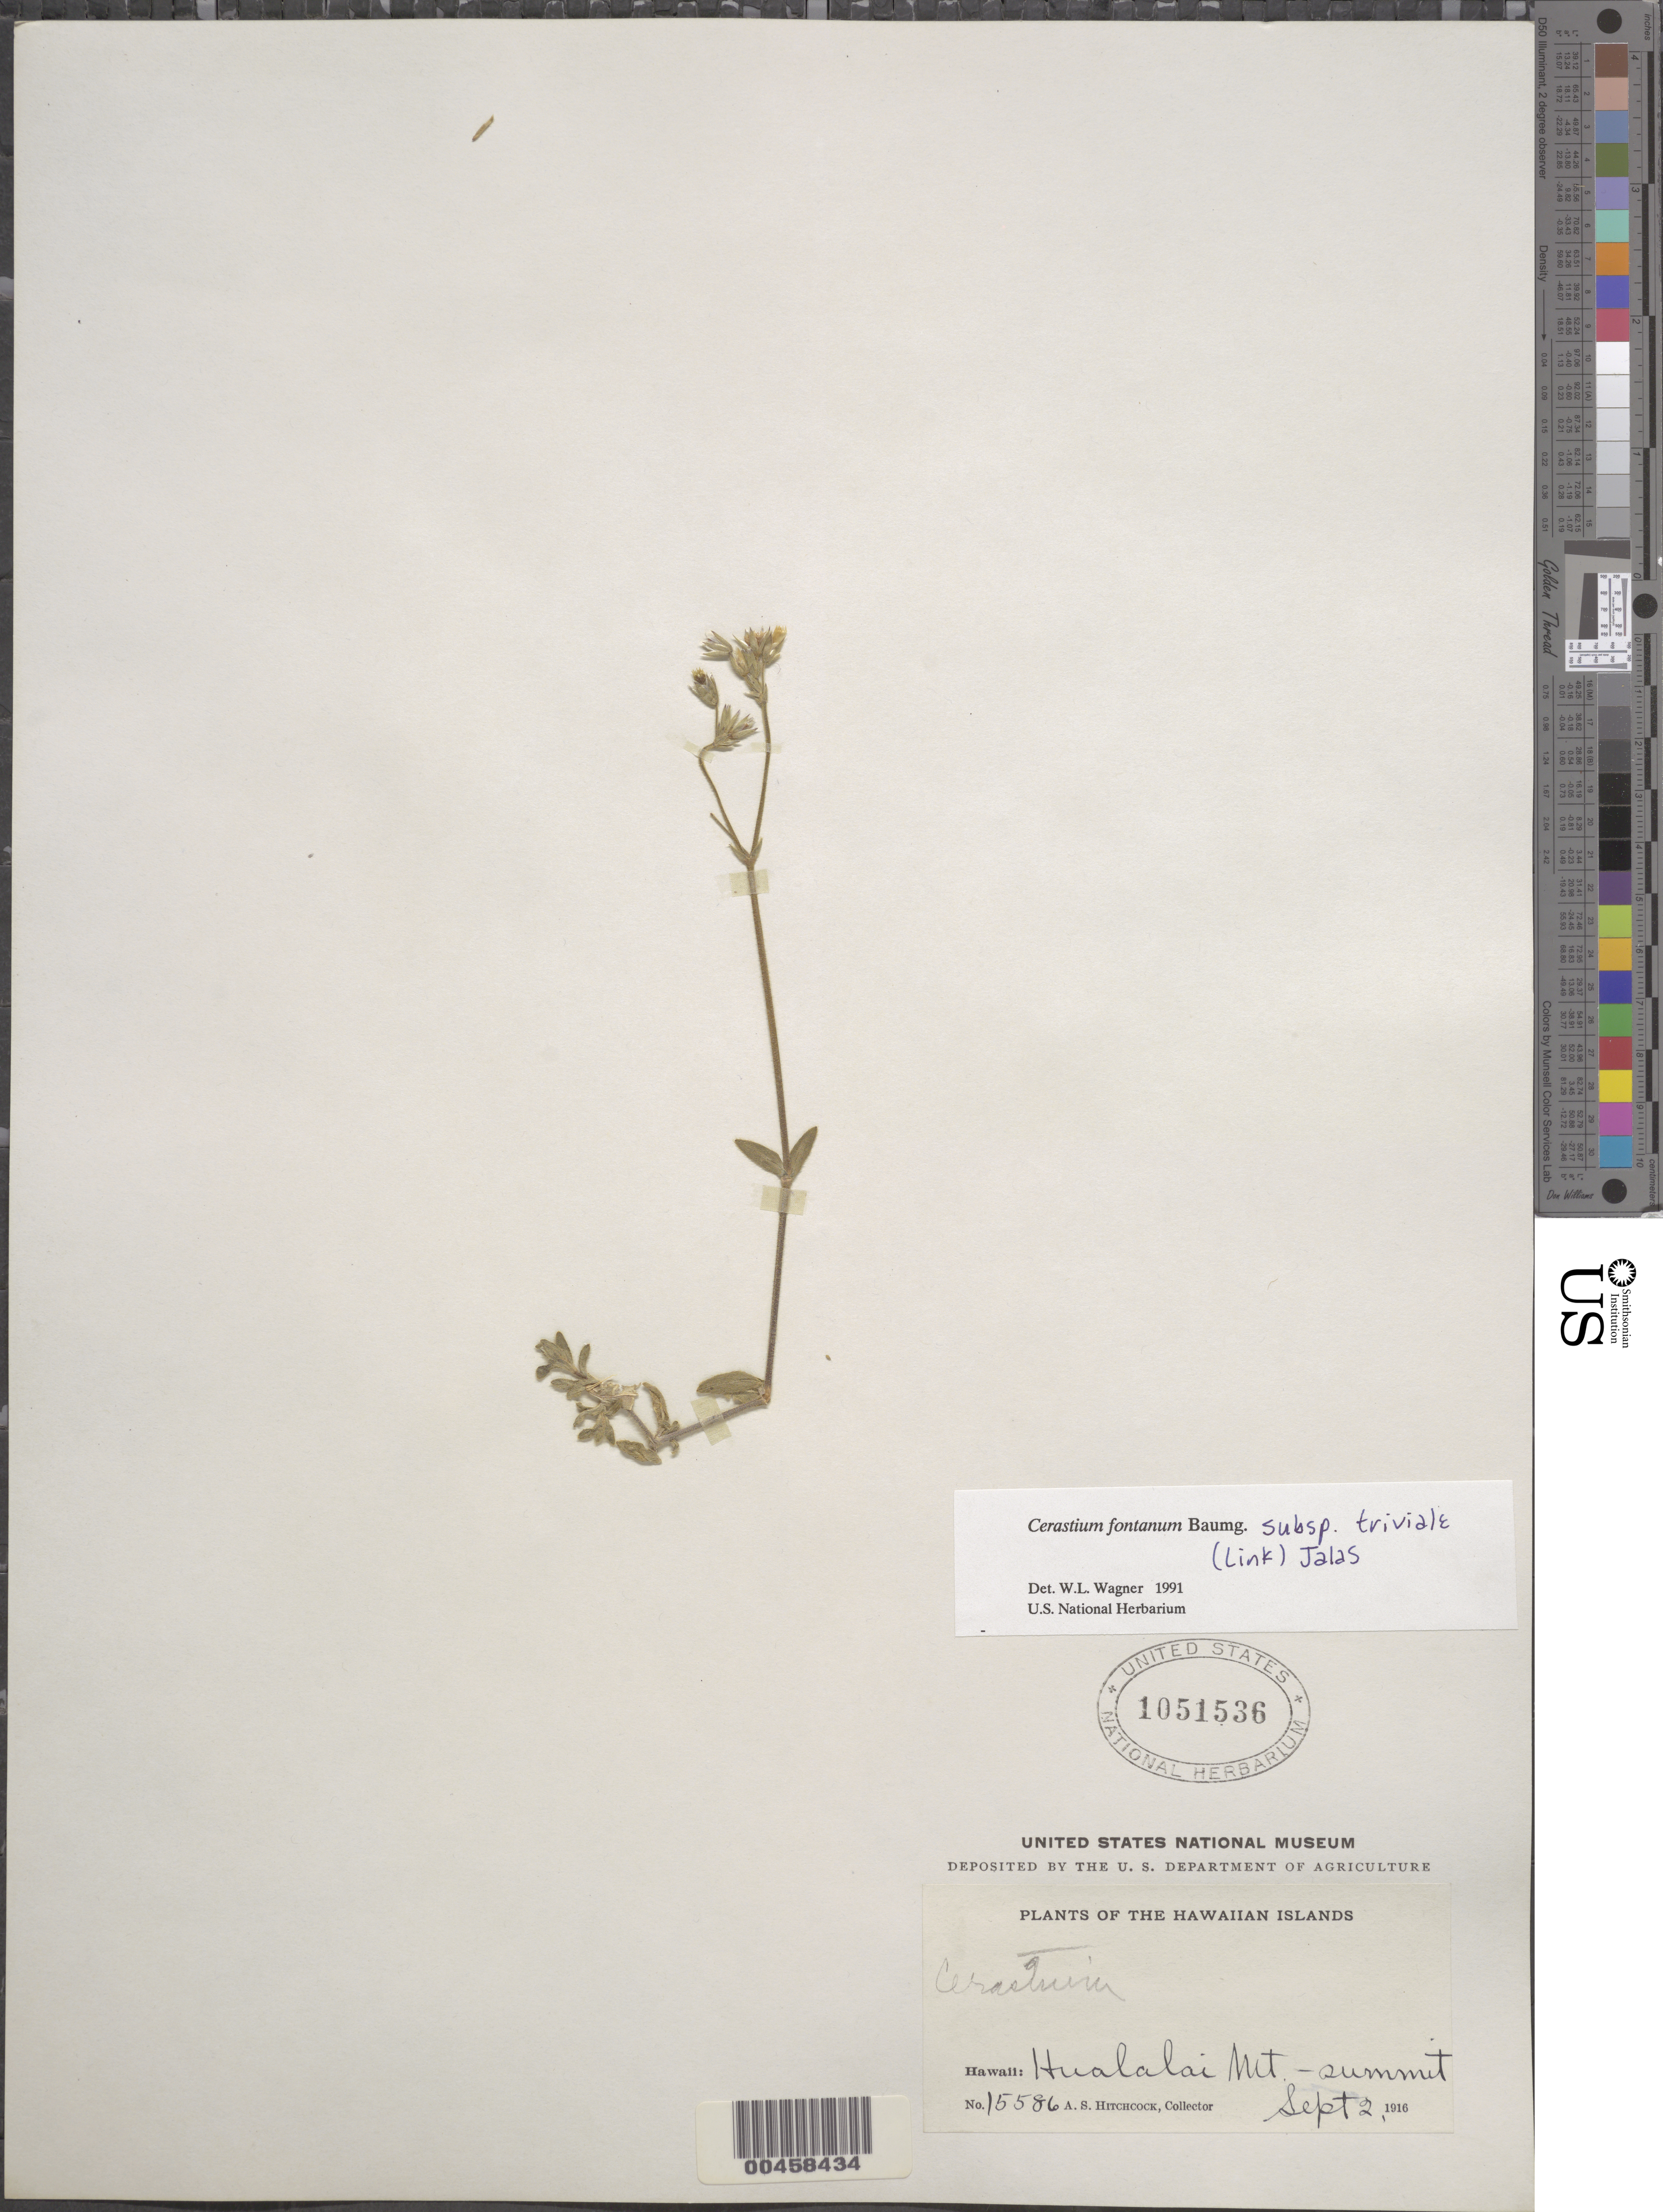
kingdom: Plantae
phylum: Tracheophyta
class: Magnoliopsida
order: Caryophyllales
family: Caryophyllaceae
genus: Cerastium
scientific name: Cerastium fontanum subsp. triviale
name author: (E.H.L. Krause) Jalas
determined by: Wagner, W. L., (BOT), Smithsonian Institution - National Museum of Natural History (UNITED STATES)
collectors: A. S. Hitchcock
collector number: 15586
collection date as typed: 2 Sep 1916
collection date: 1916-09-02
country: United States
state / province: Hawaii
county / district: Hawaii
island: Hawaii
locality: Hualalai Mt. - summit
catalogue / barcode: US 1051536